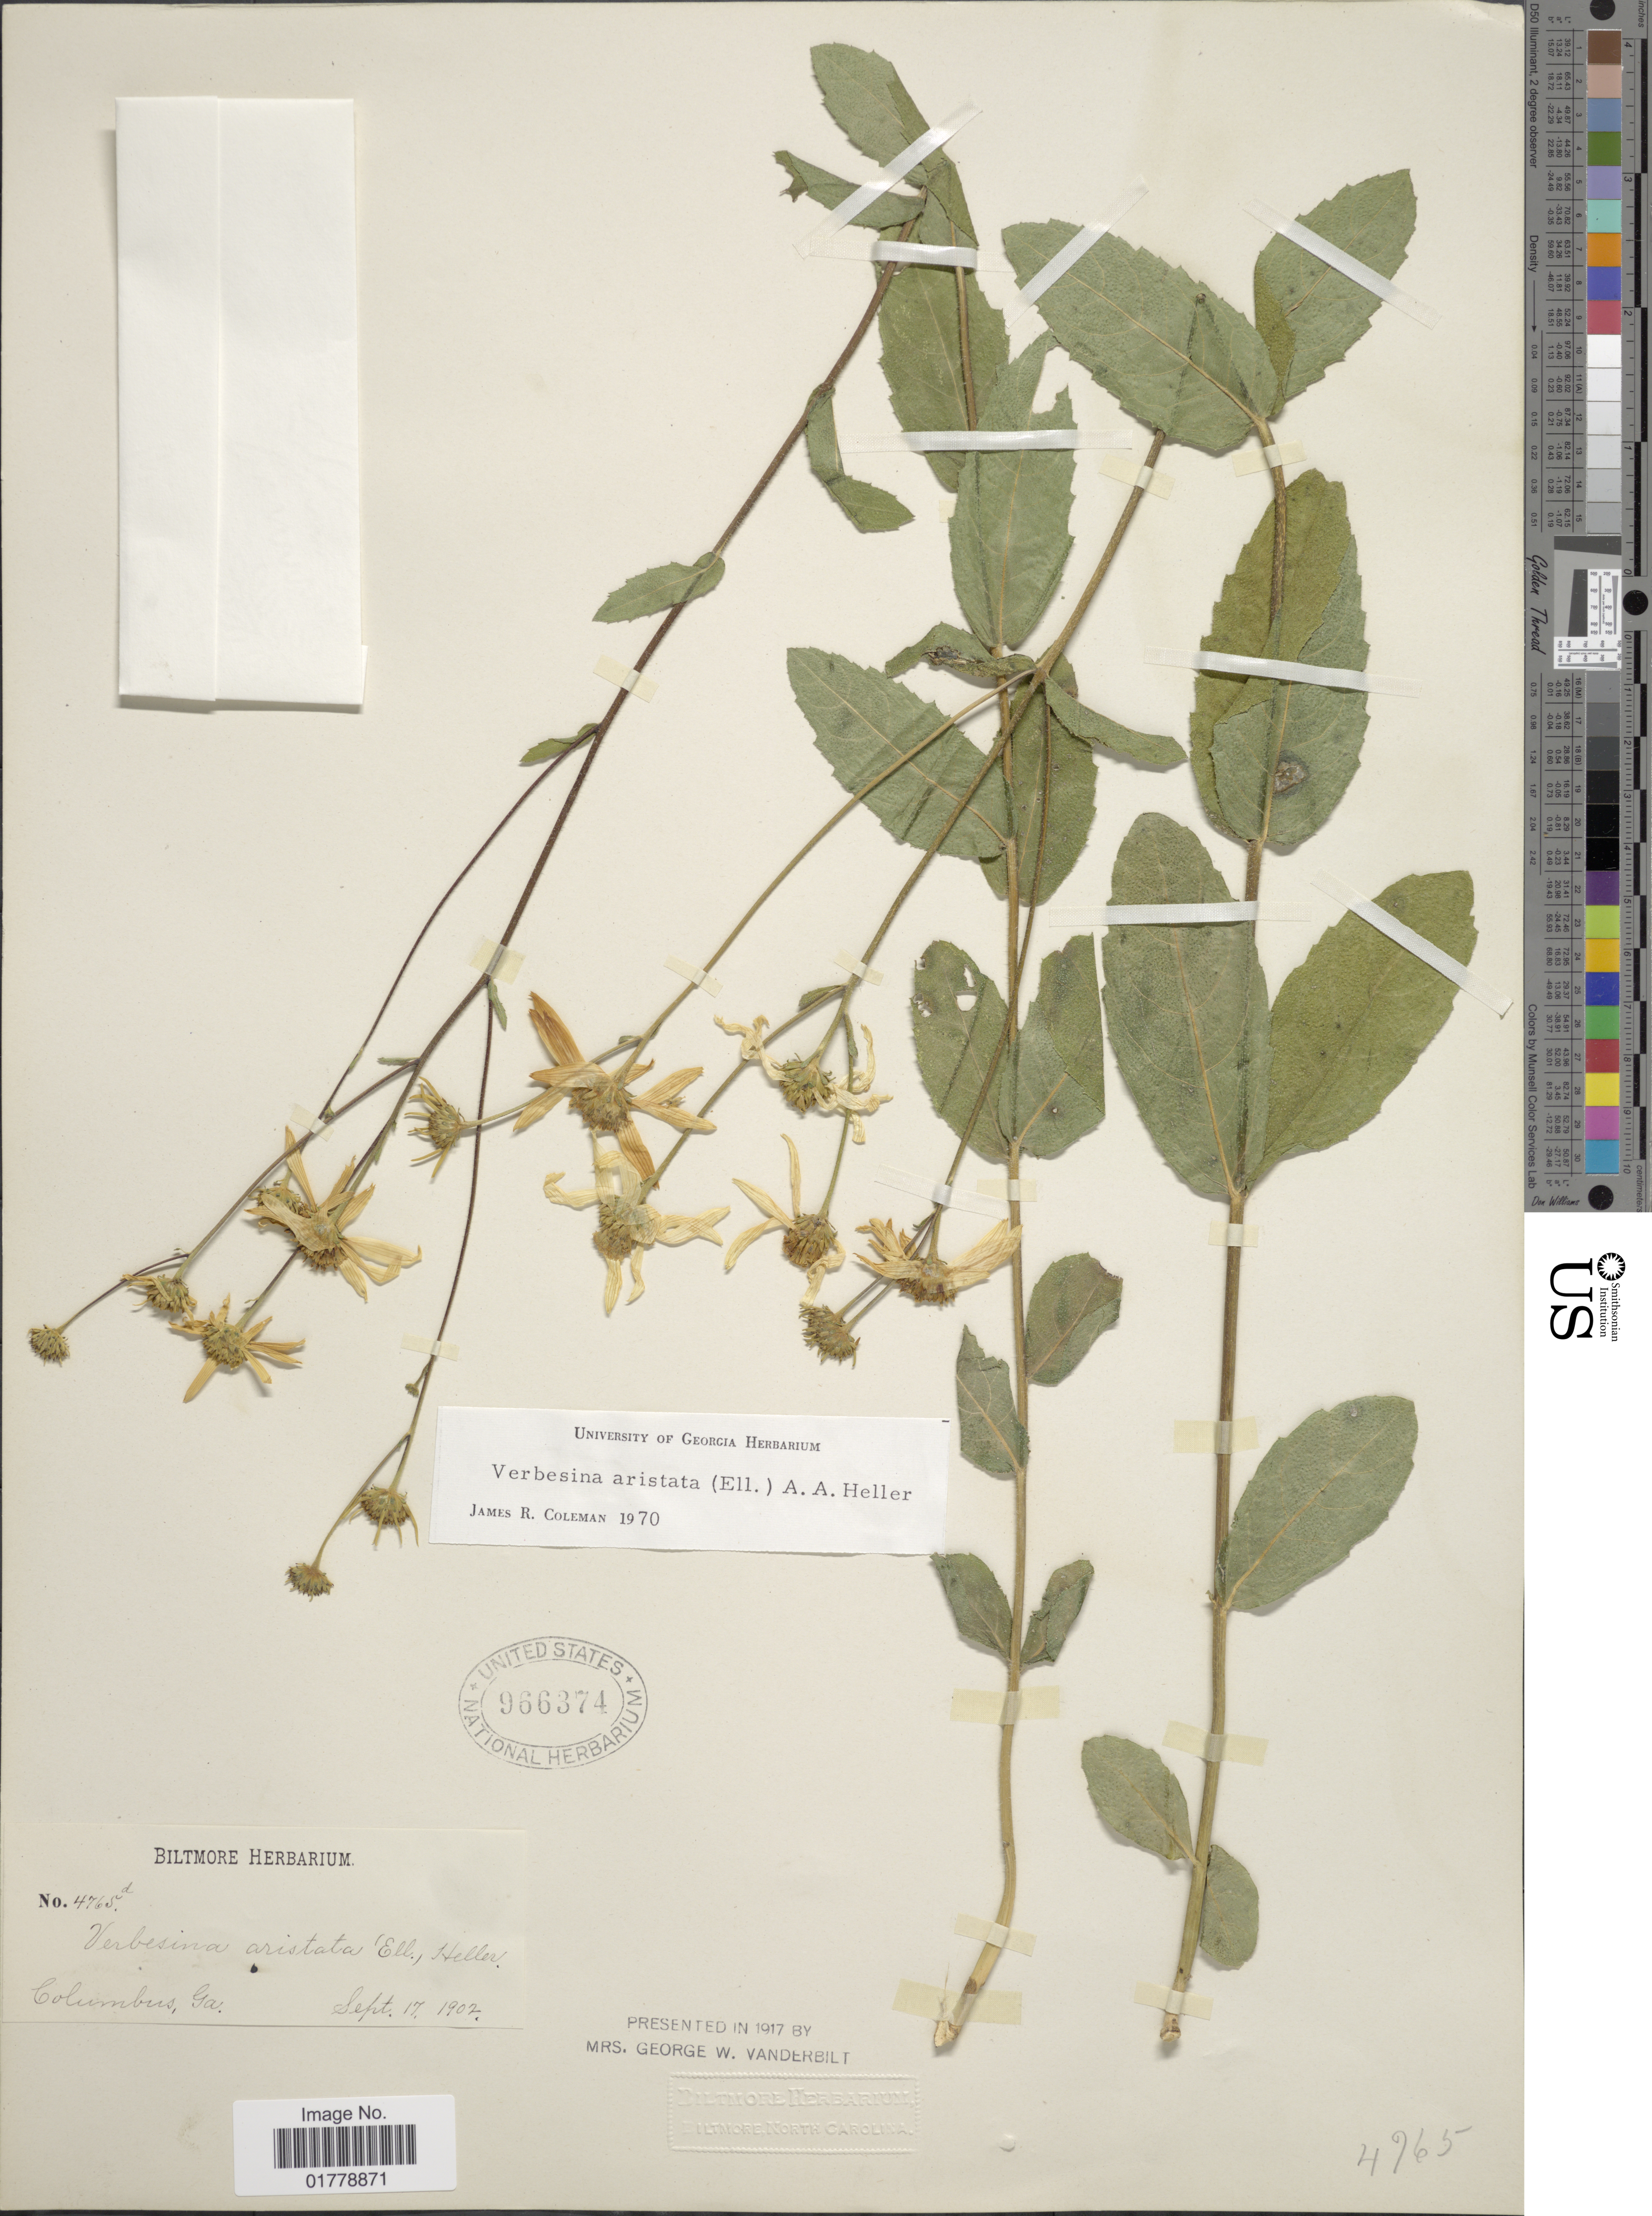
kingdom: Plantae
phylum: Tracheophyta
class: Magnoliopsida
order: Asterales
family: Asteraceae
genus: Verbesina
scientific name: Verbesina aristata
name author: (Elliott) A. Heller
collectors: ex herb. Biltmore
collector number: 4765d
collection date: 1902-09-17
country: United States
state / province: Georgia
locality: Columbus, Ga.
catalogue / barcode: US 966374